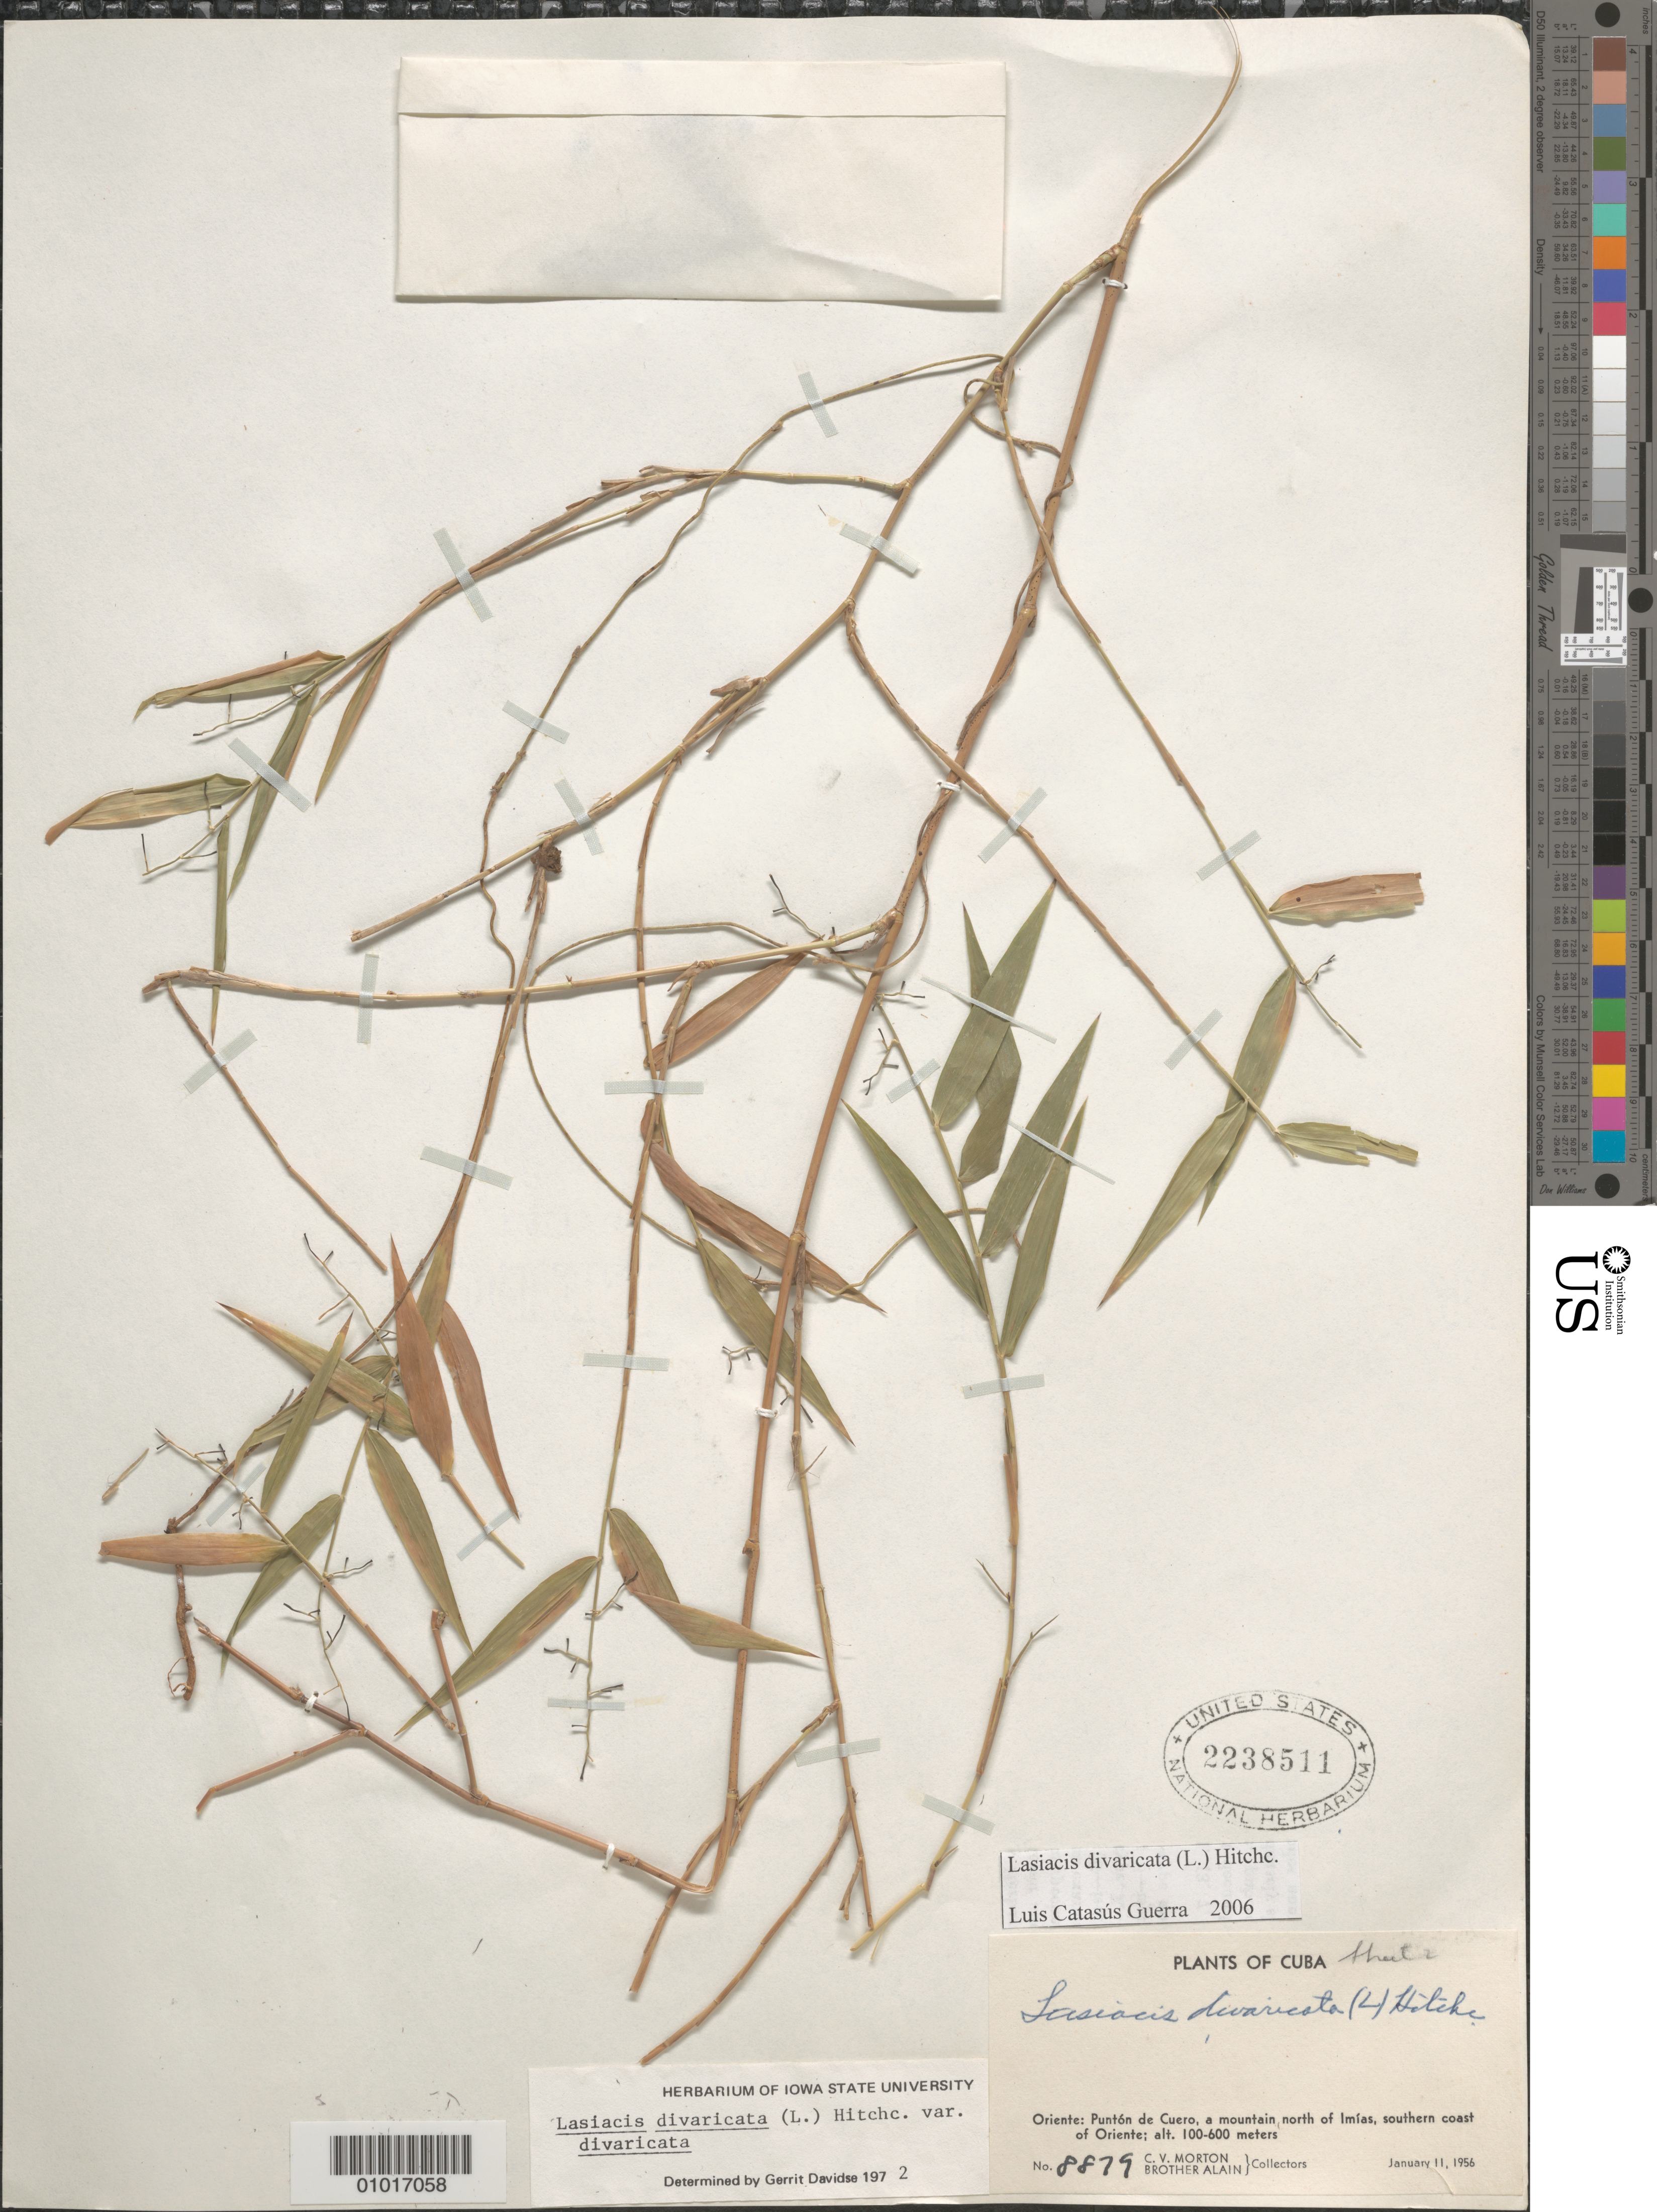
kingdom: Plantae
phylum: Tracheophyta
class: Liliopsida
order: Poales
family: Poaceae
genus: Lasiacis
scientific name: Lasiacis divaricata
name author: (L.) Hitchc.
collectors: C. V. Morton & A. H. Liogier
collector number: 8879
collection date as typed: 11 Jan 1956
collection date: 1956-01-11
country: Cuba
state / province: Oriente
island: Cuba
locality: oriente: Punton de Cuero, a mountain north of Imais, southern coast of Oriente;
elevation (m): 100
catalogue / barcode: US 2238511